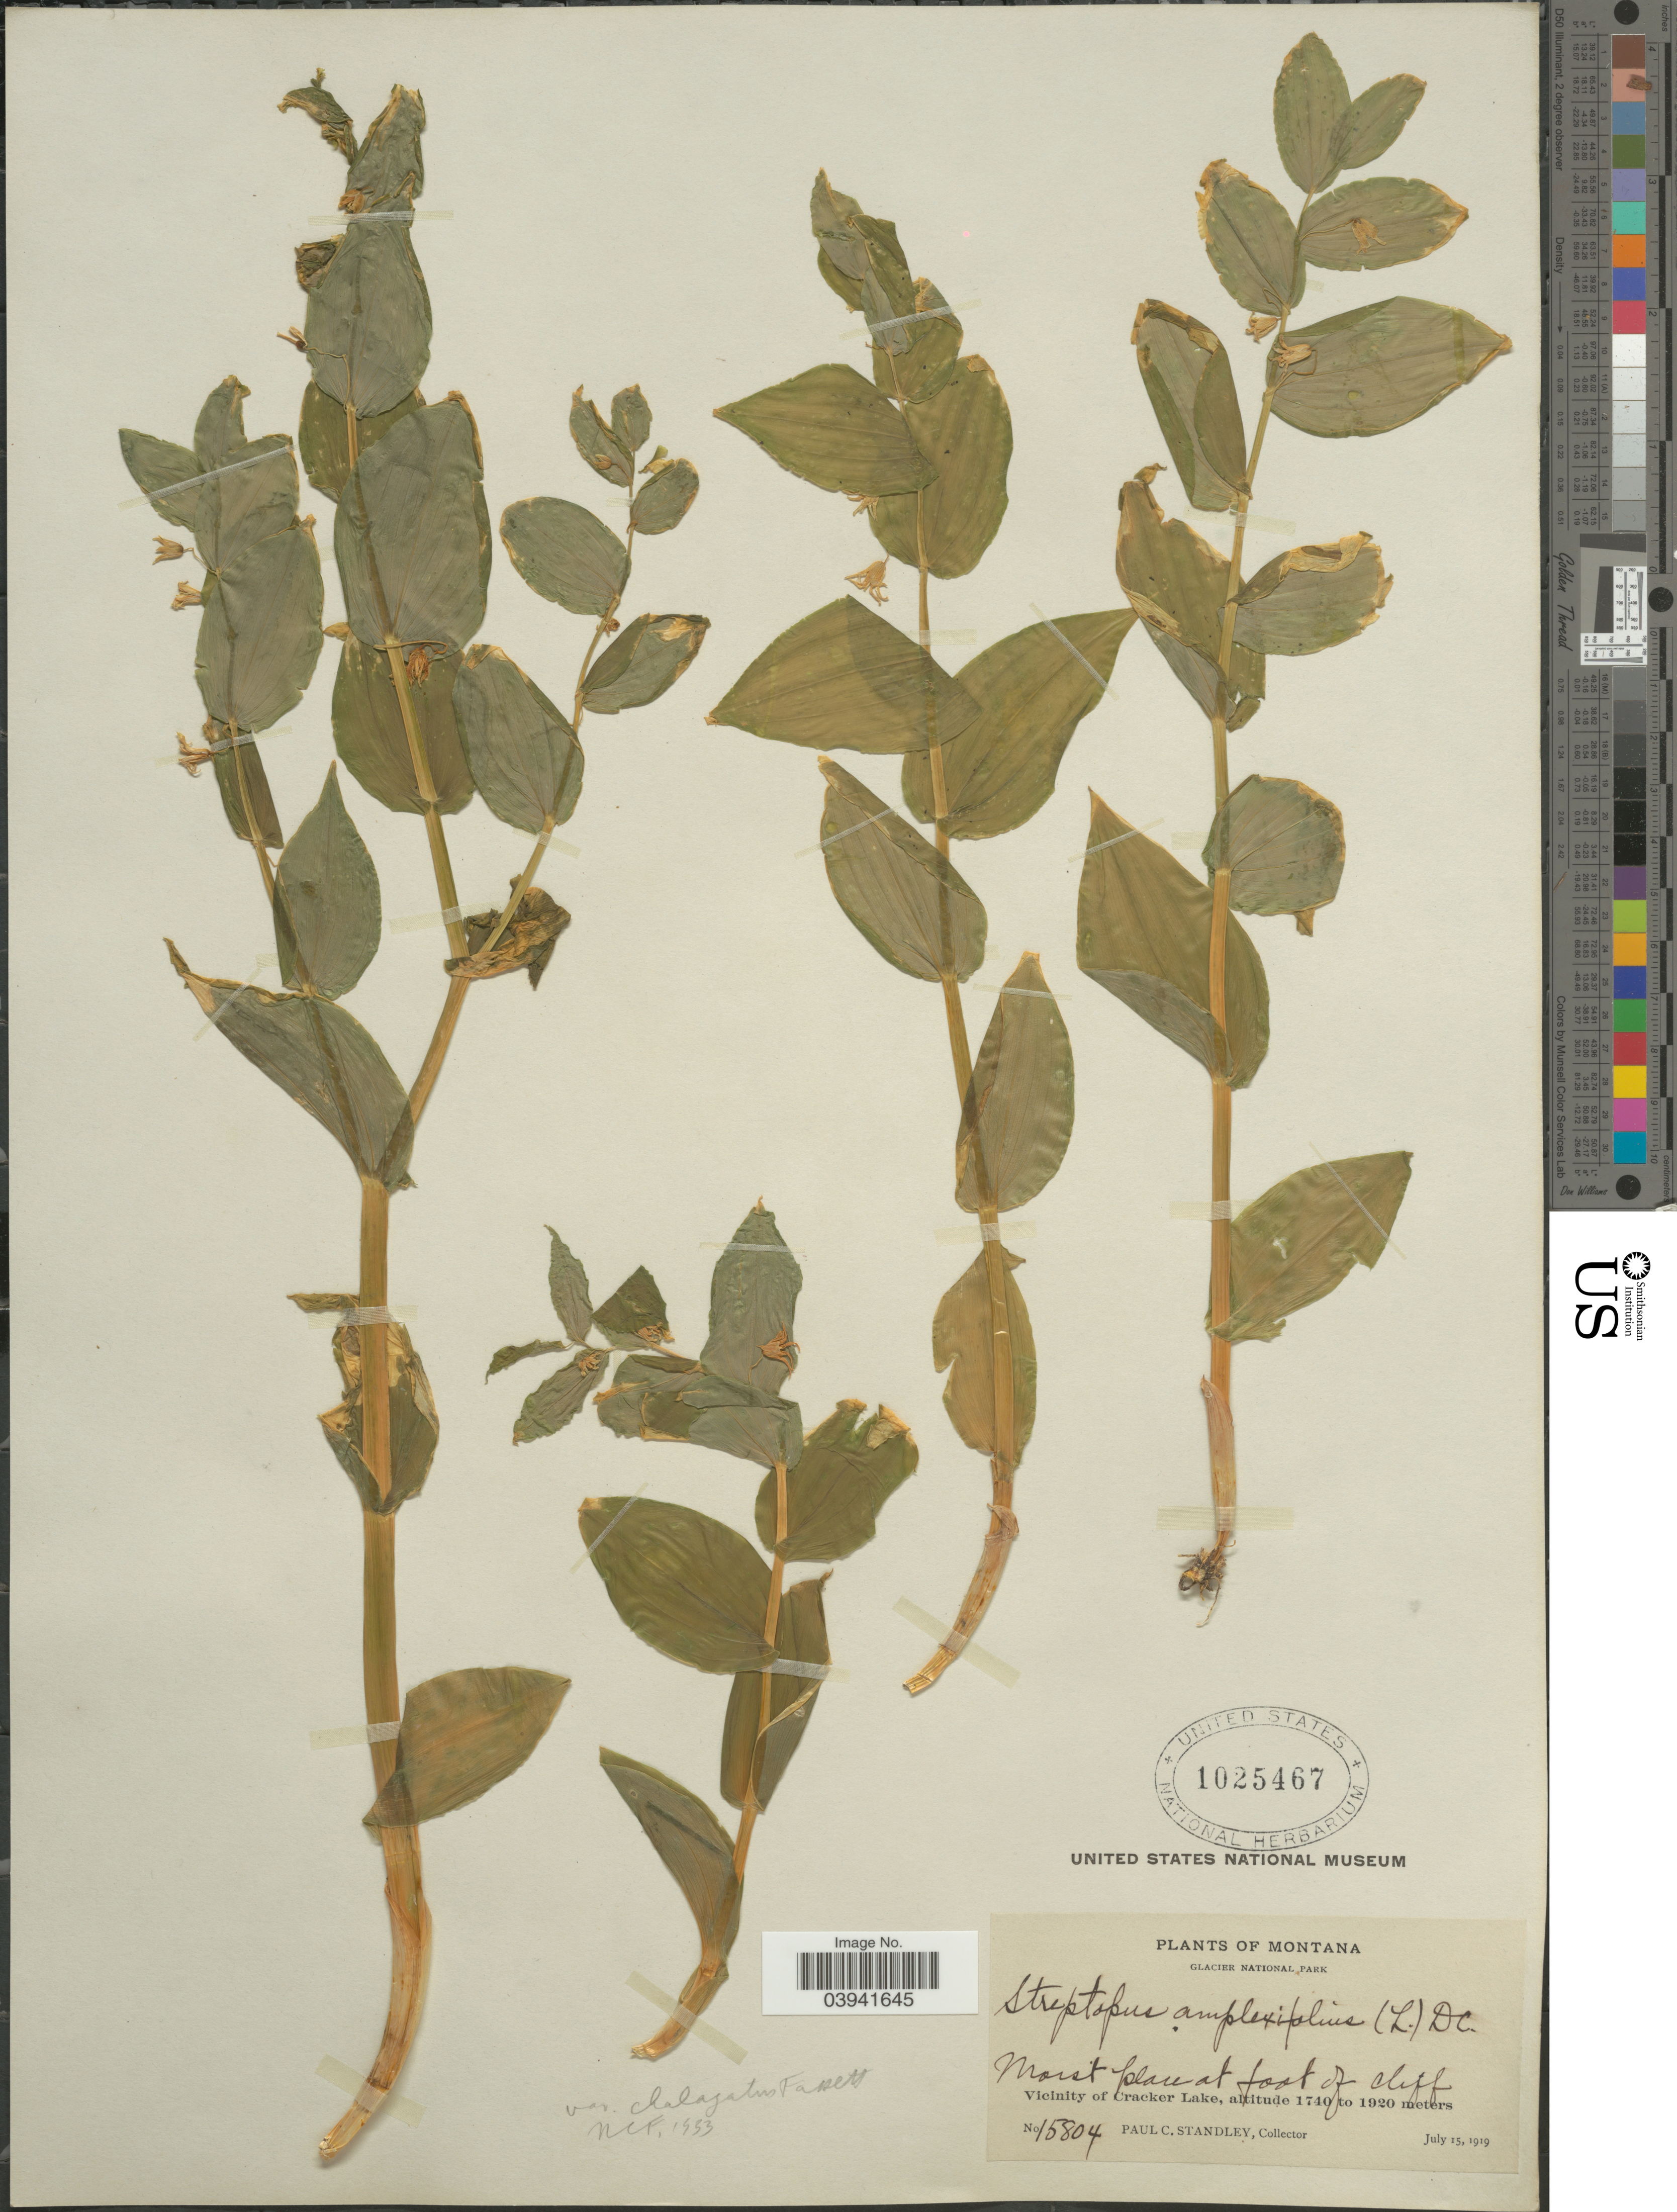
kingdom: Plantae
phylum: Tracheophyta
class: Liliopsida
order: Liliales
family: Liliaceae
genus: Streptopus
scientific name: Streptopus amplexifolius var. chalazatus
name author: Fassett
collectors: P. C. Standley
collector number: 15804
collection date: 1919-07-15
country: United States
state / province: Montana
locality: Glacier National Park. Vicinity of Cracker Lake.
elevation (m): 1740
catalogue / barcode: US 1025467